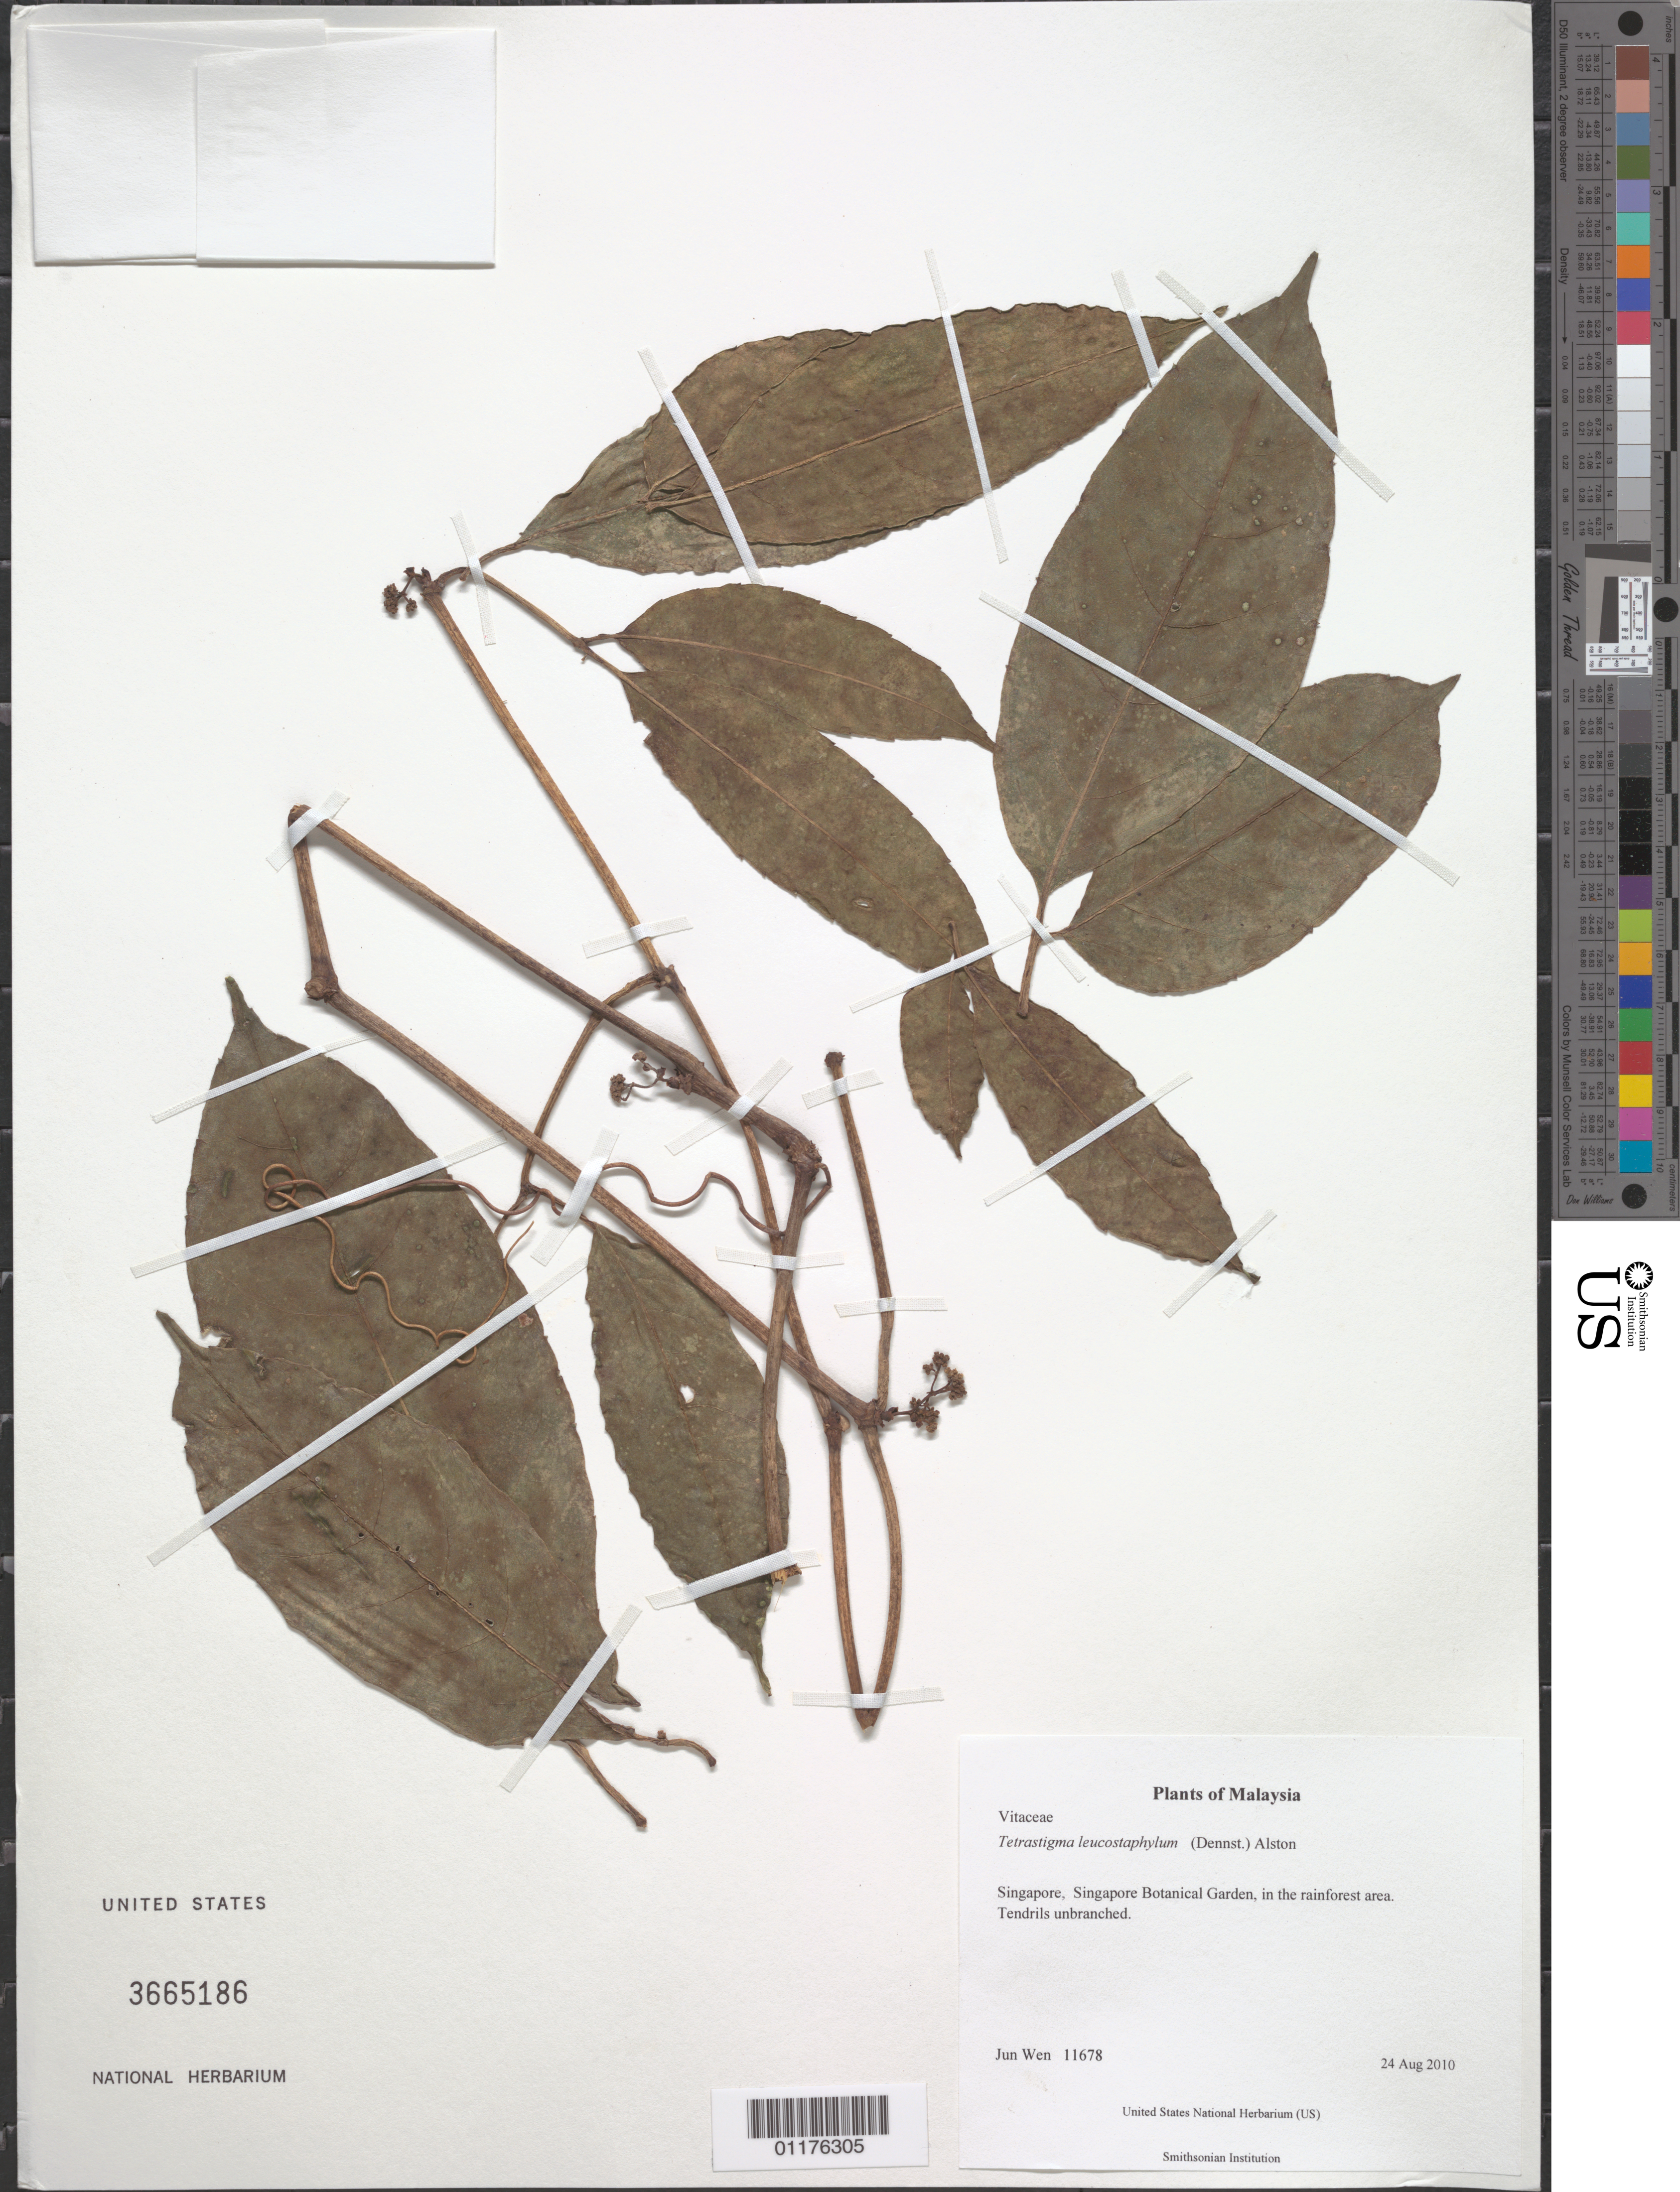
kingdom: Plantae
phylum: Tracheophyta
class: Magnoliopsida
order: Vitales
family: Vitaceae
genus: Tetrastigma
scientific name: Tetrastigma leucostaphylum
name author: (Dennst.) Alston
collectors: J. Wen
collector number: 11678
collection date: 2010-08-24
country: Singapore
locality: Singapore Botanical Garden, in the rainforest area.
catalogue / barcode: US 3665186